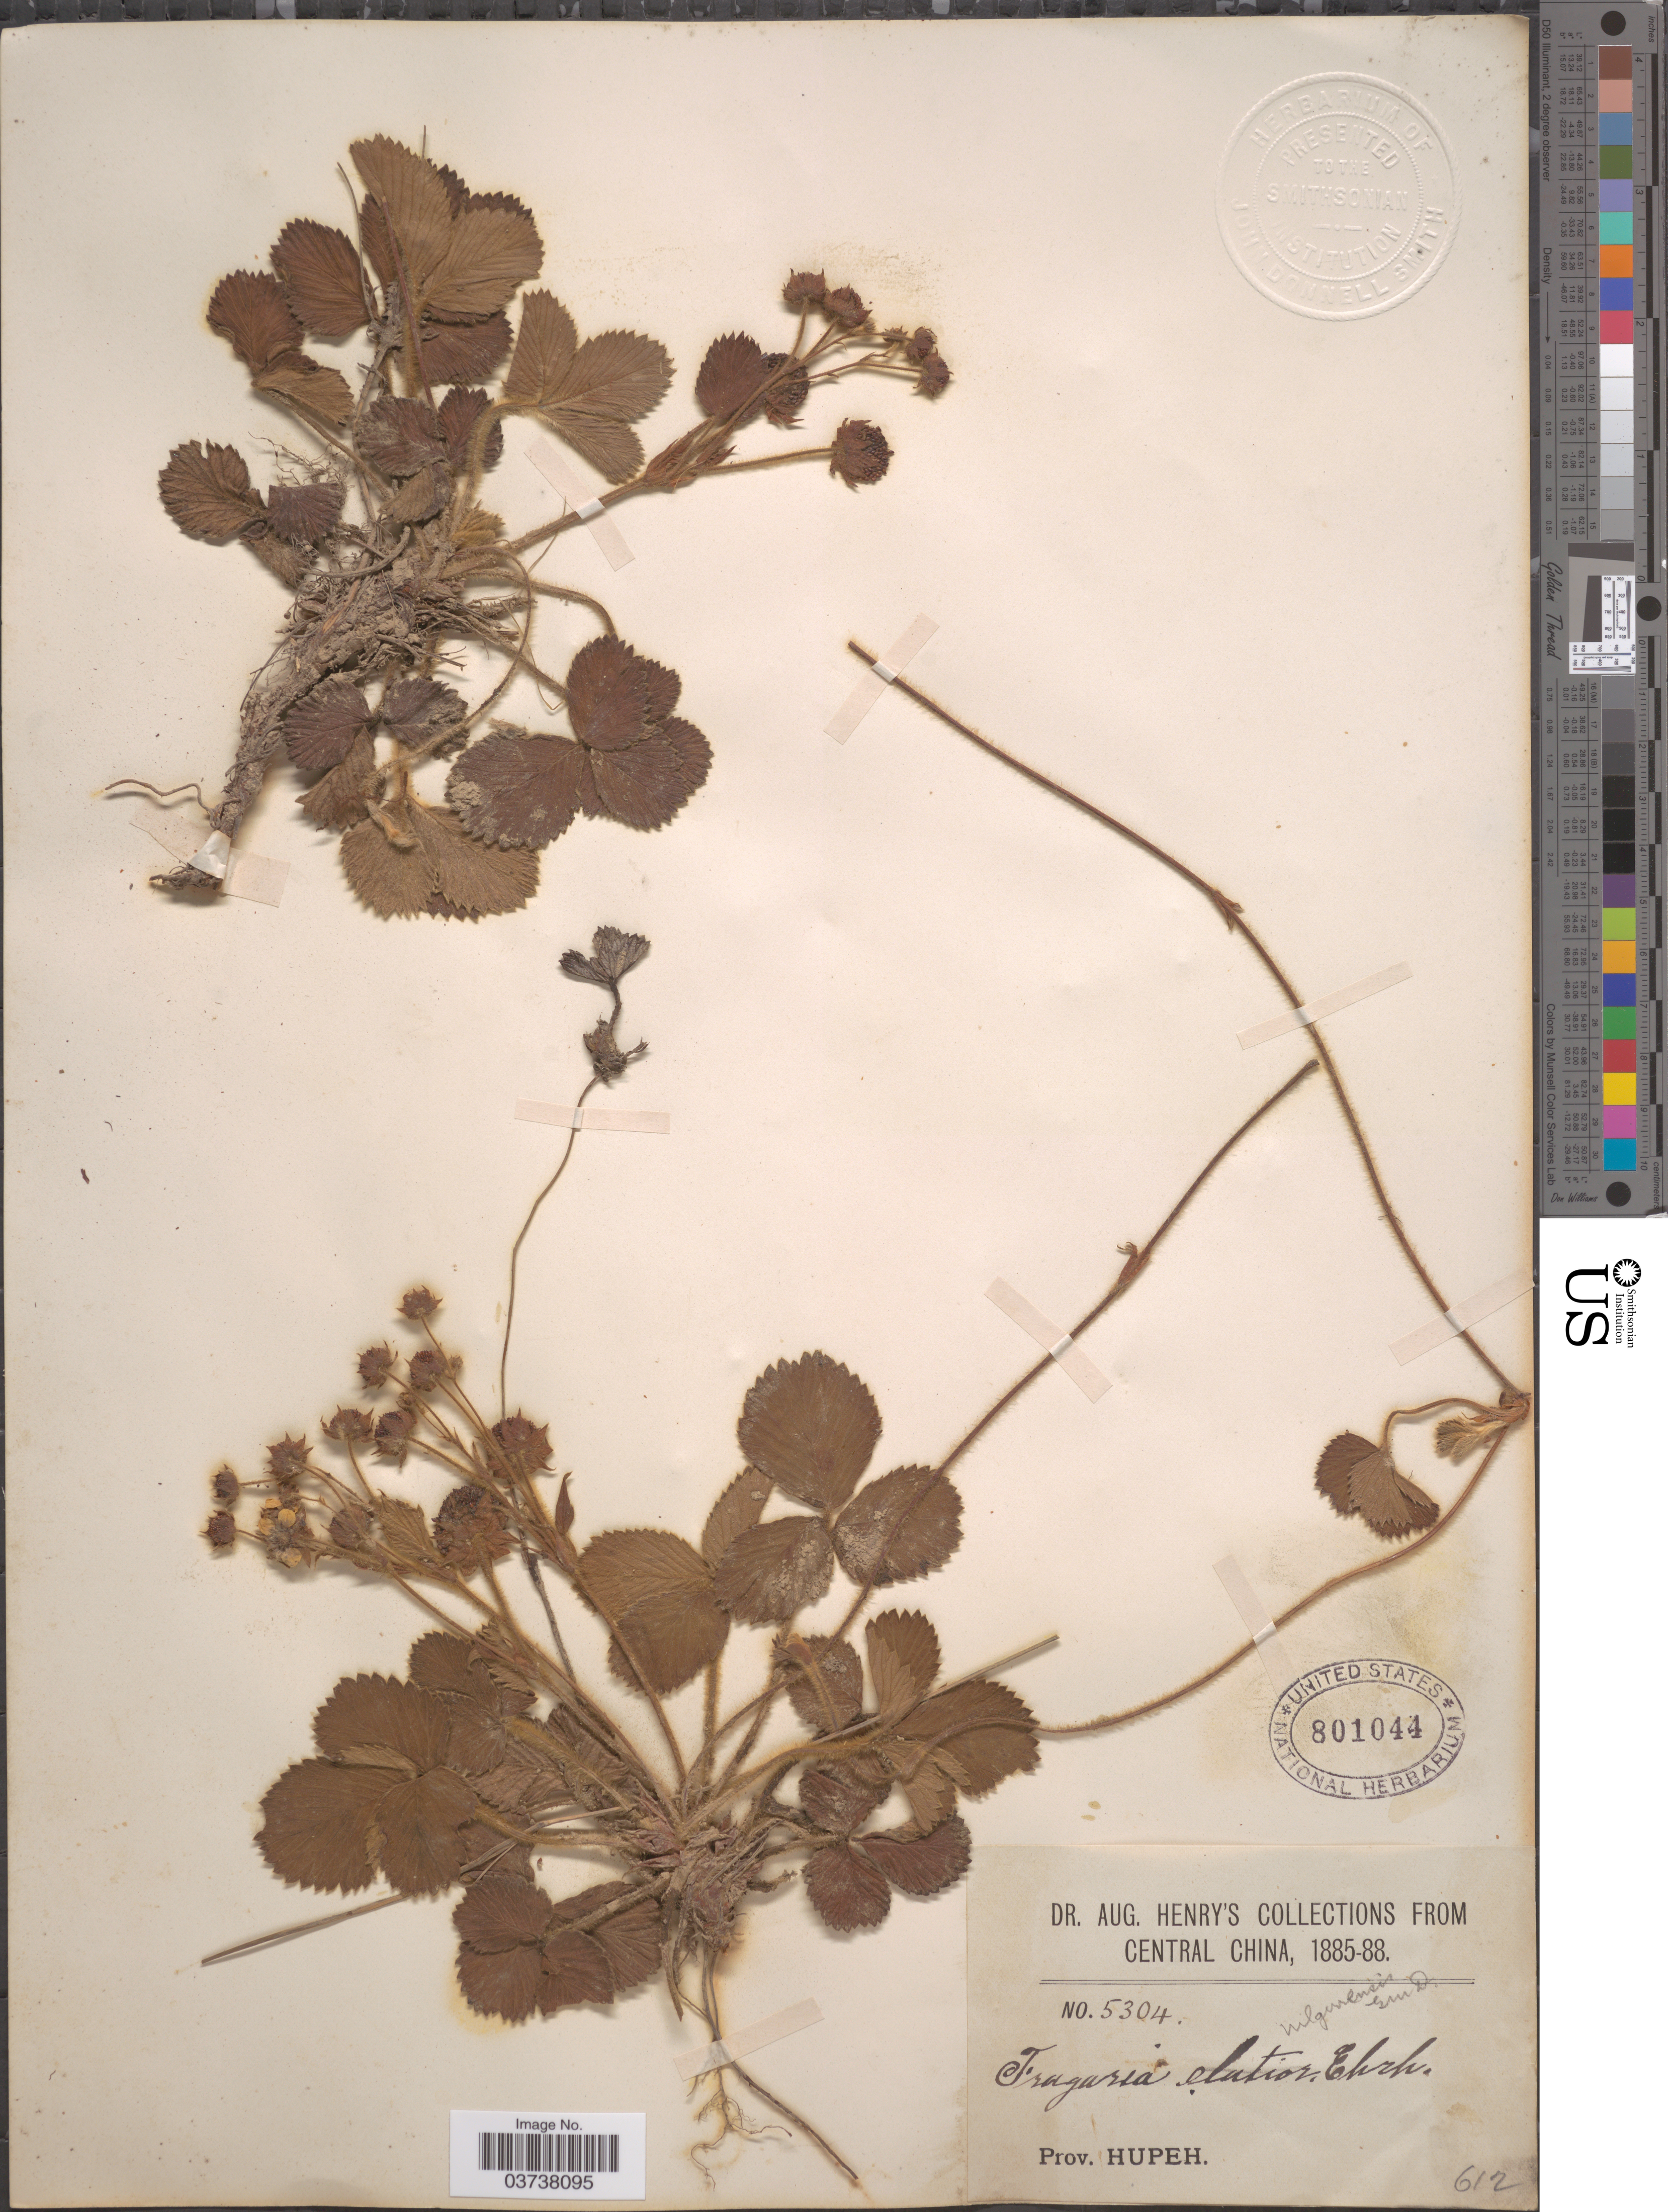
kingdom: Plantae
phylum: Tracheophyta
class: Magnoliopsida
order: Rosales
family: Rosaceae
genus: Fragaria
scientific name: Fragaria nilgerrensis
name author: Schltdl. ex J. Gay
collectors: A. Henry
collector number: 5304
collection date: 1885/1888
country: China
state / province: Hubei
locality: Central China. Prov. Hupeh.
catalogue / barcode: US 801044